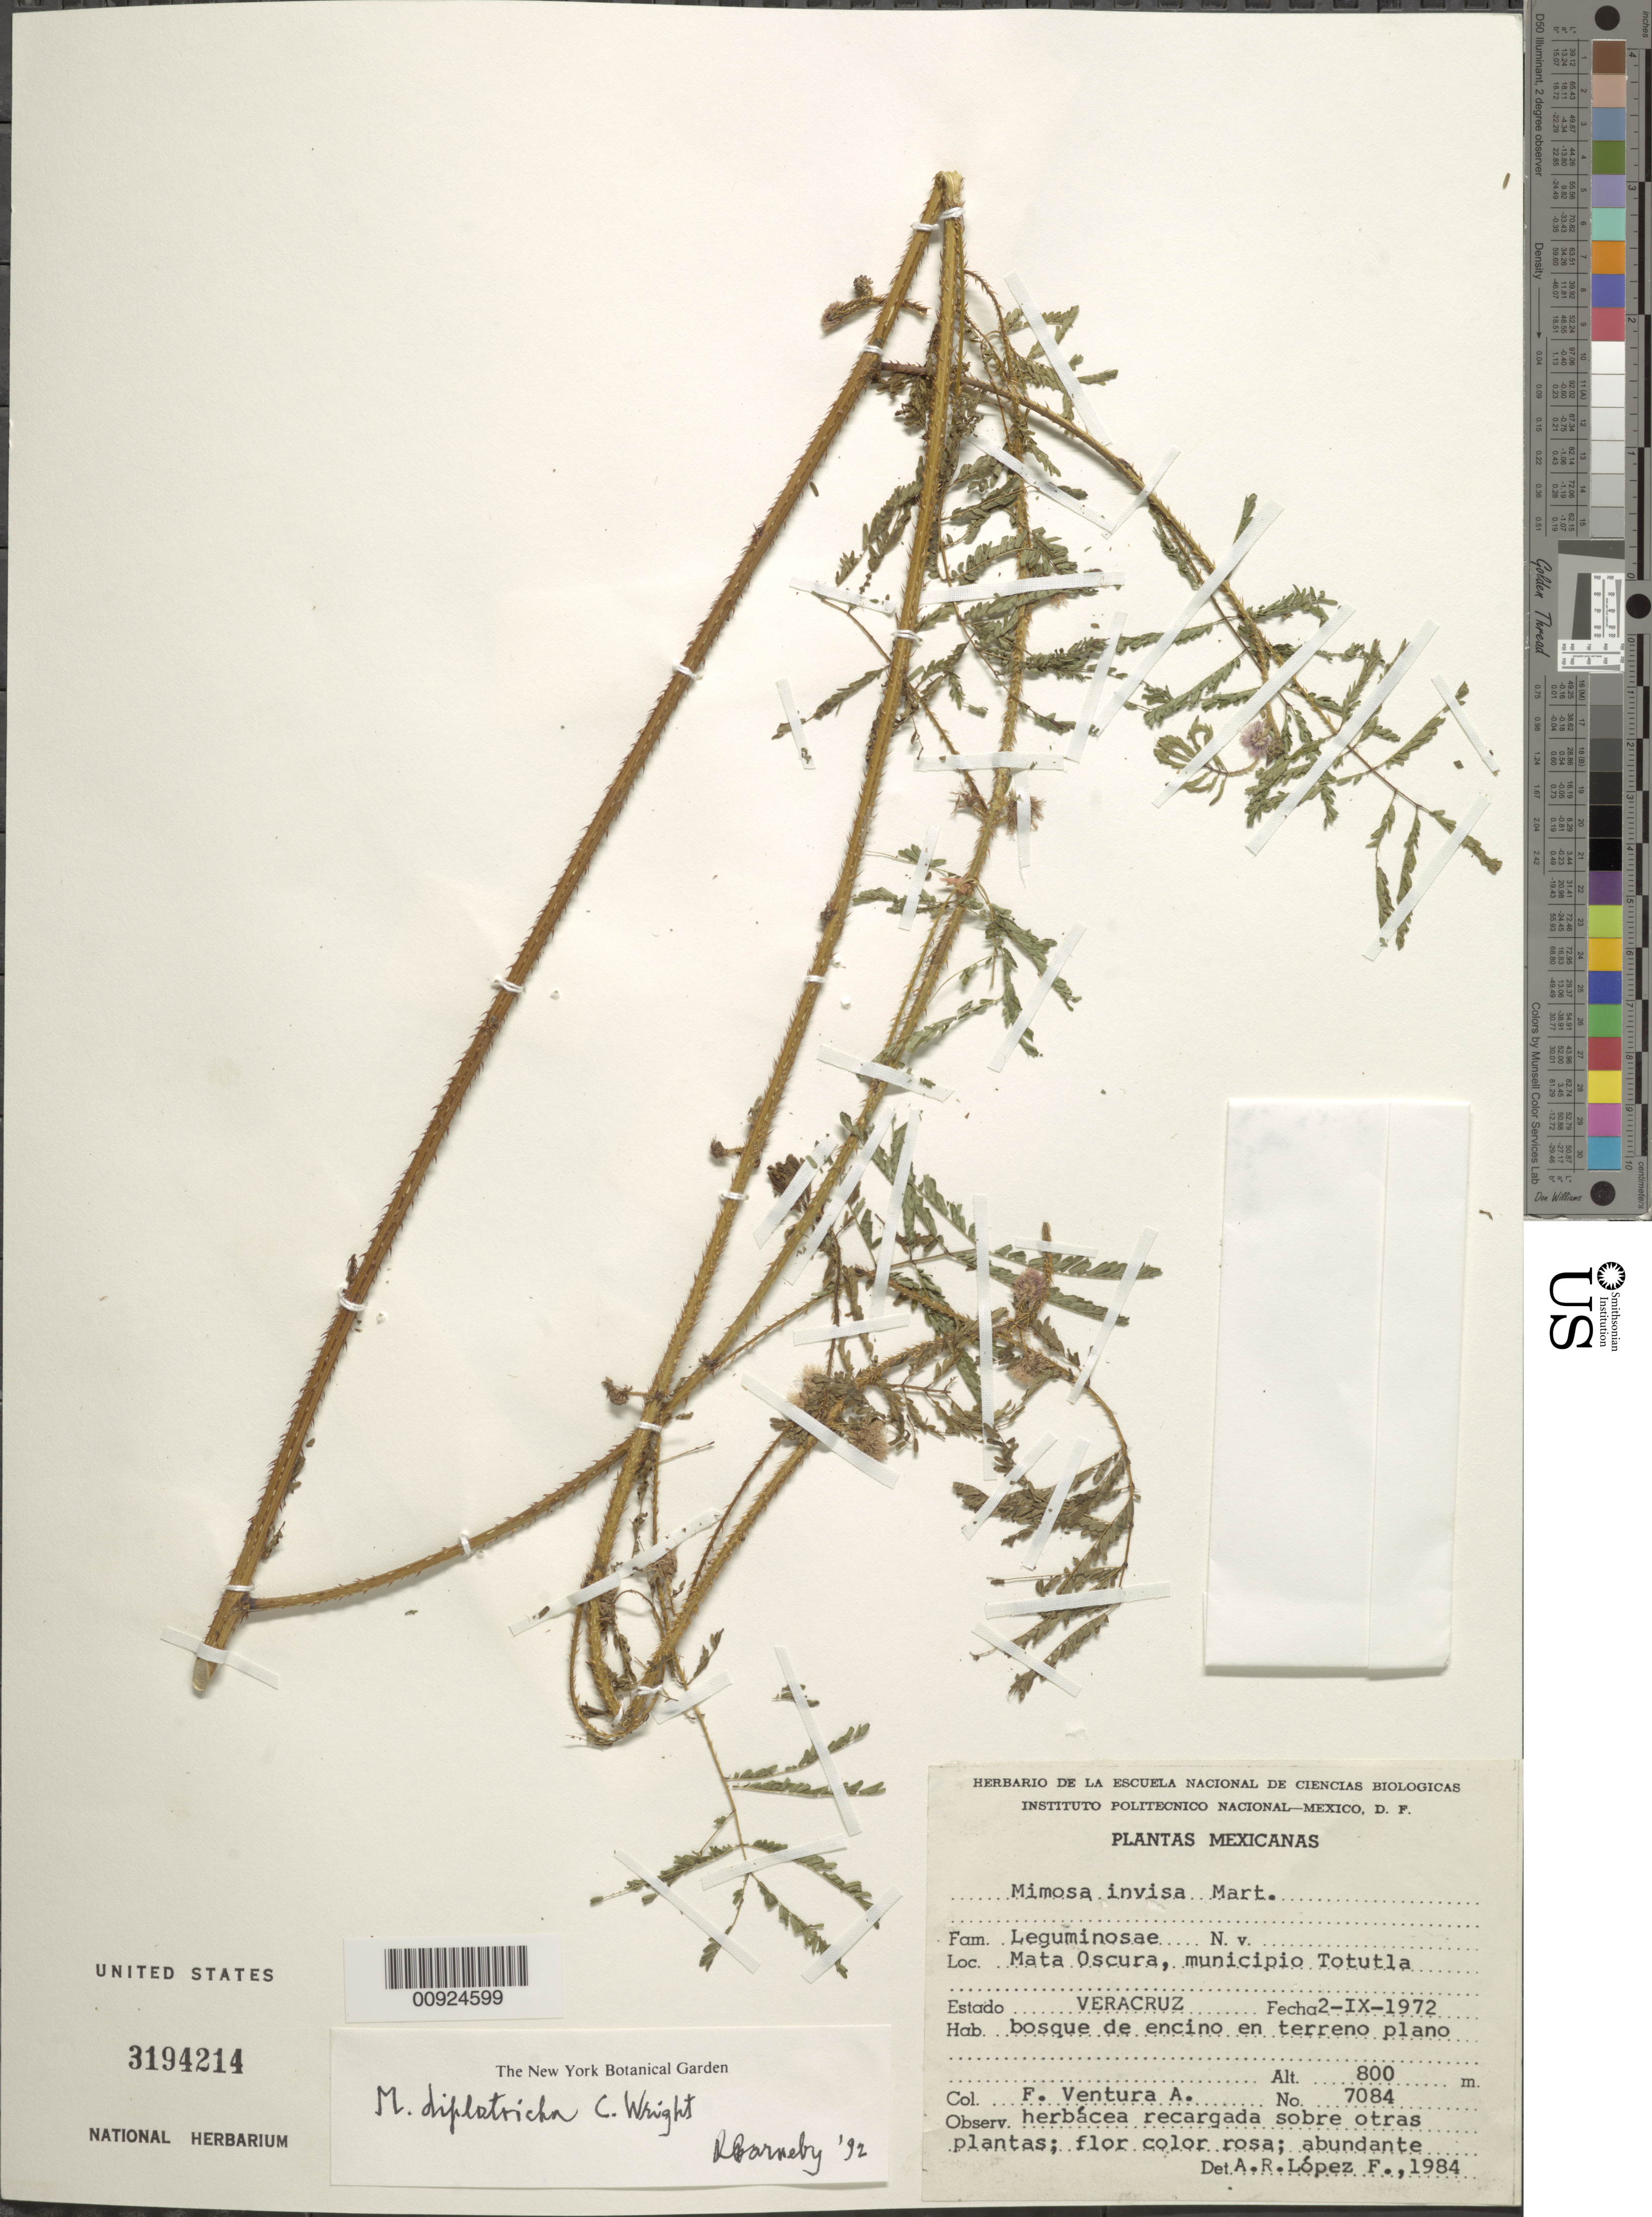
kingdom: Plantae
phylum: Tracheophyta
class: Magnoliopsida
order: Fabales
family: Fabaceae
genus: Mimosa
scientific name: Mimosa diplotricha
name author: C. Wright in Sauvalle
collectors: F. Ventura A.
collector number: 7084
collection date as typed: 02 Sep 1972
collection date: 1972-09-02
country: Mexico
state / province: Veracruz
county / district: Totutla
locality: Mata Oscura, municipio Totutla, Veracruz.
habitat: Bosque de encino en terreno plano. Herbácea recargada sobre otras plantas.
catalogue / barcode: US 3194214